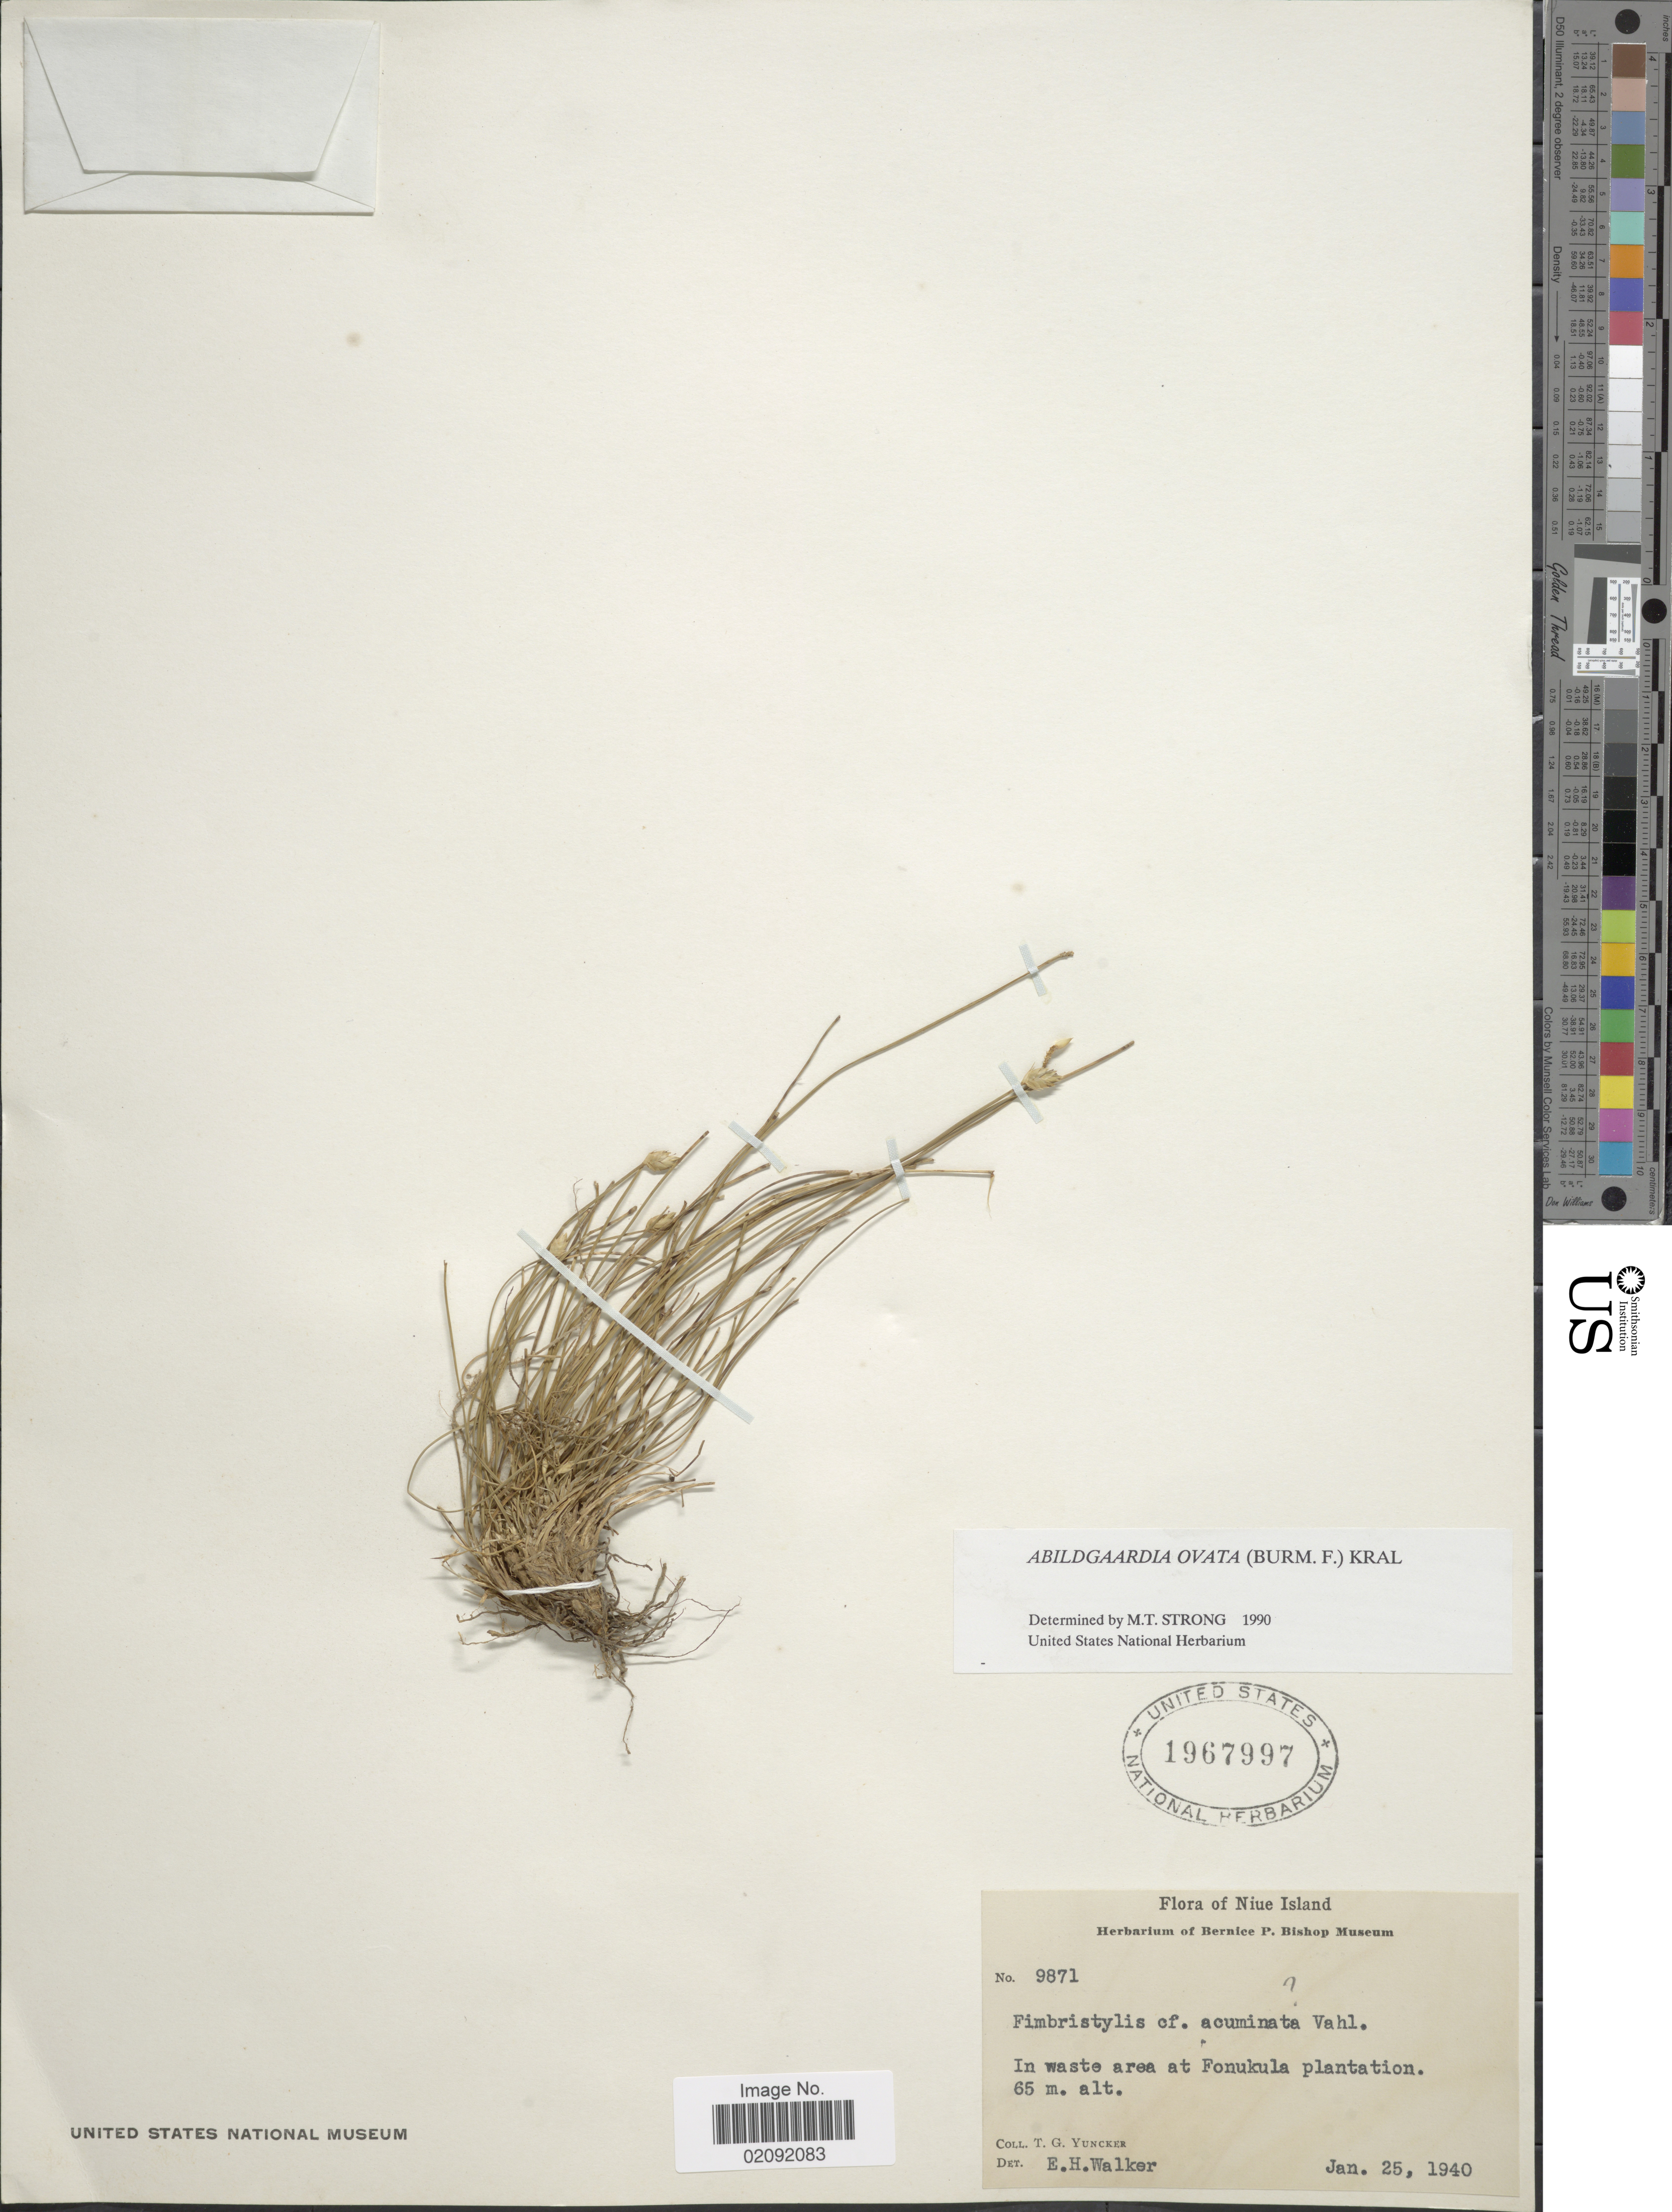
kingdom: Plantae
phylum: Tracheophyta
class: Liliopsida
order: Poales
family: Cyperaceae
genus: Abildgaardia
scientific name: Abildgaardia ovata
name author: (Burm. f.) Kral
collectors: T. G. Yuncker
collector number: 9871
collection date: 1940-01-25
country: Niue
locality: In waste area at Fonukula plantation.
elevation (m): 65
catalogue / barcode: US 1967997